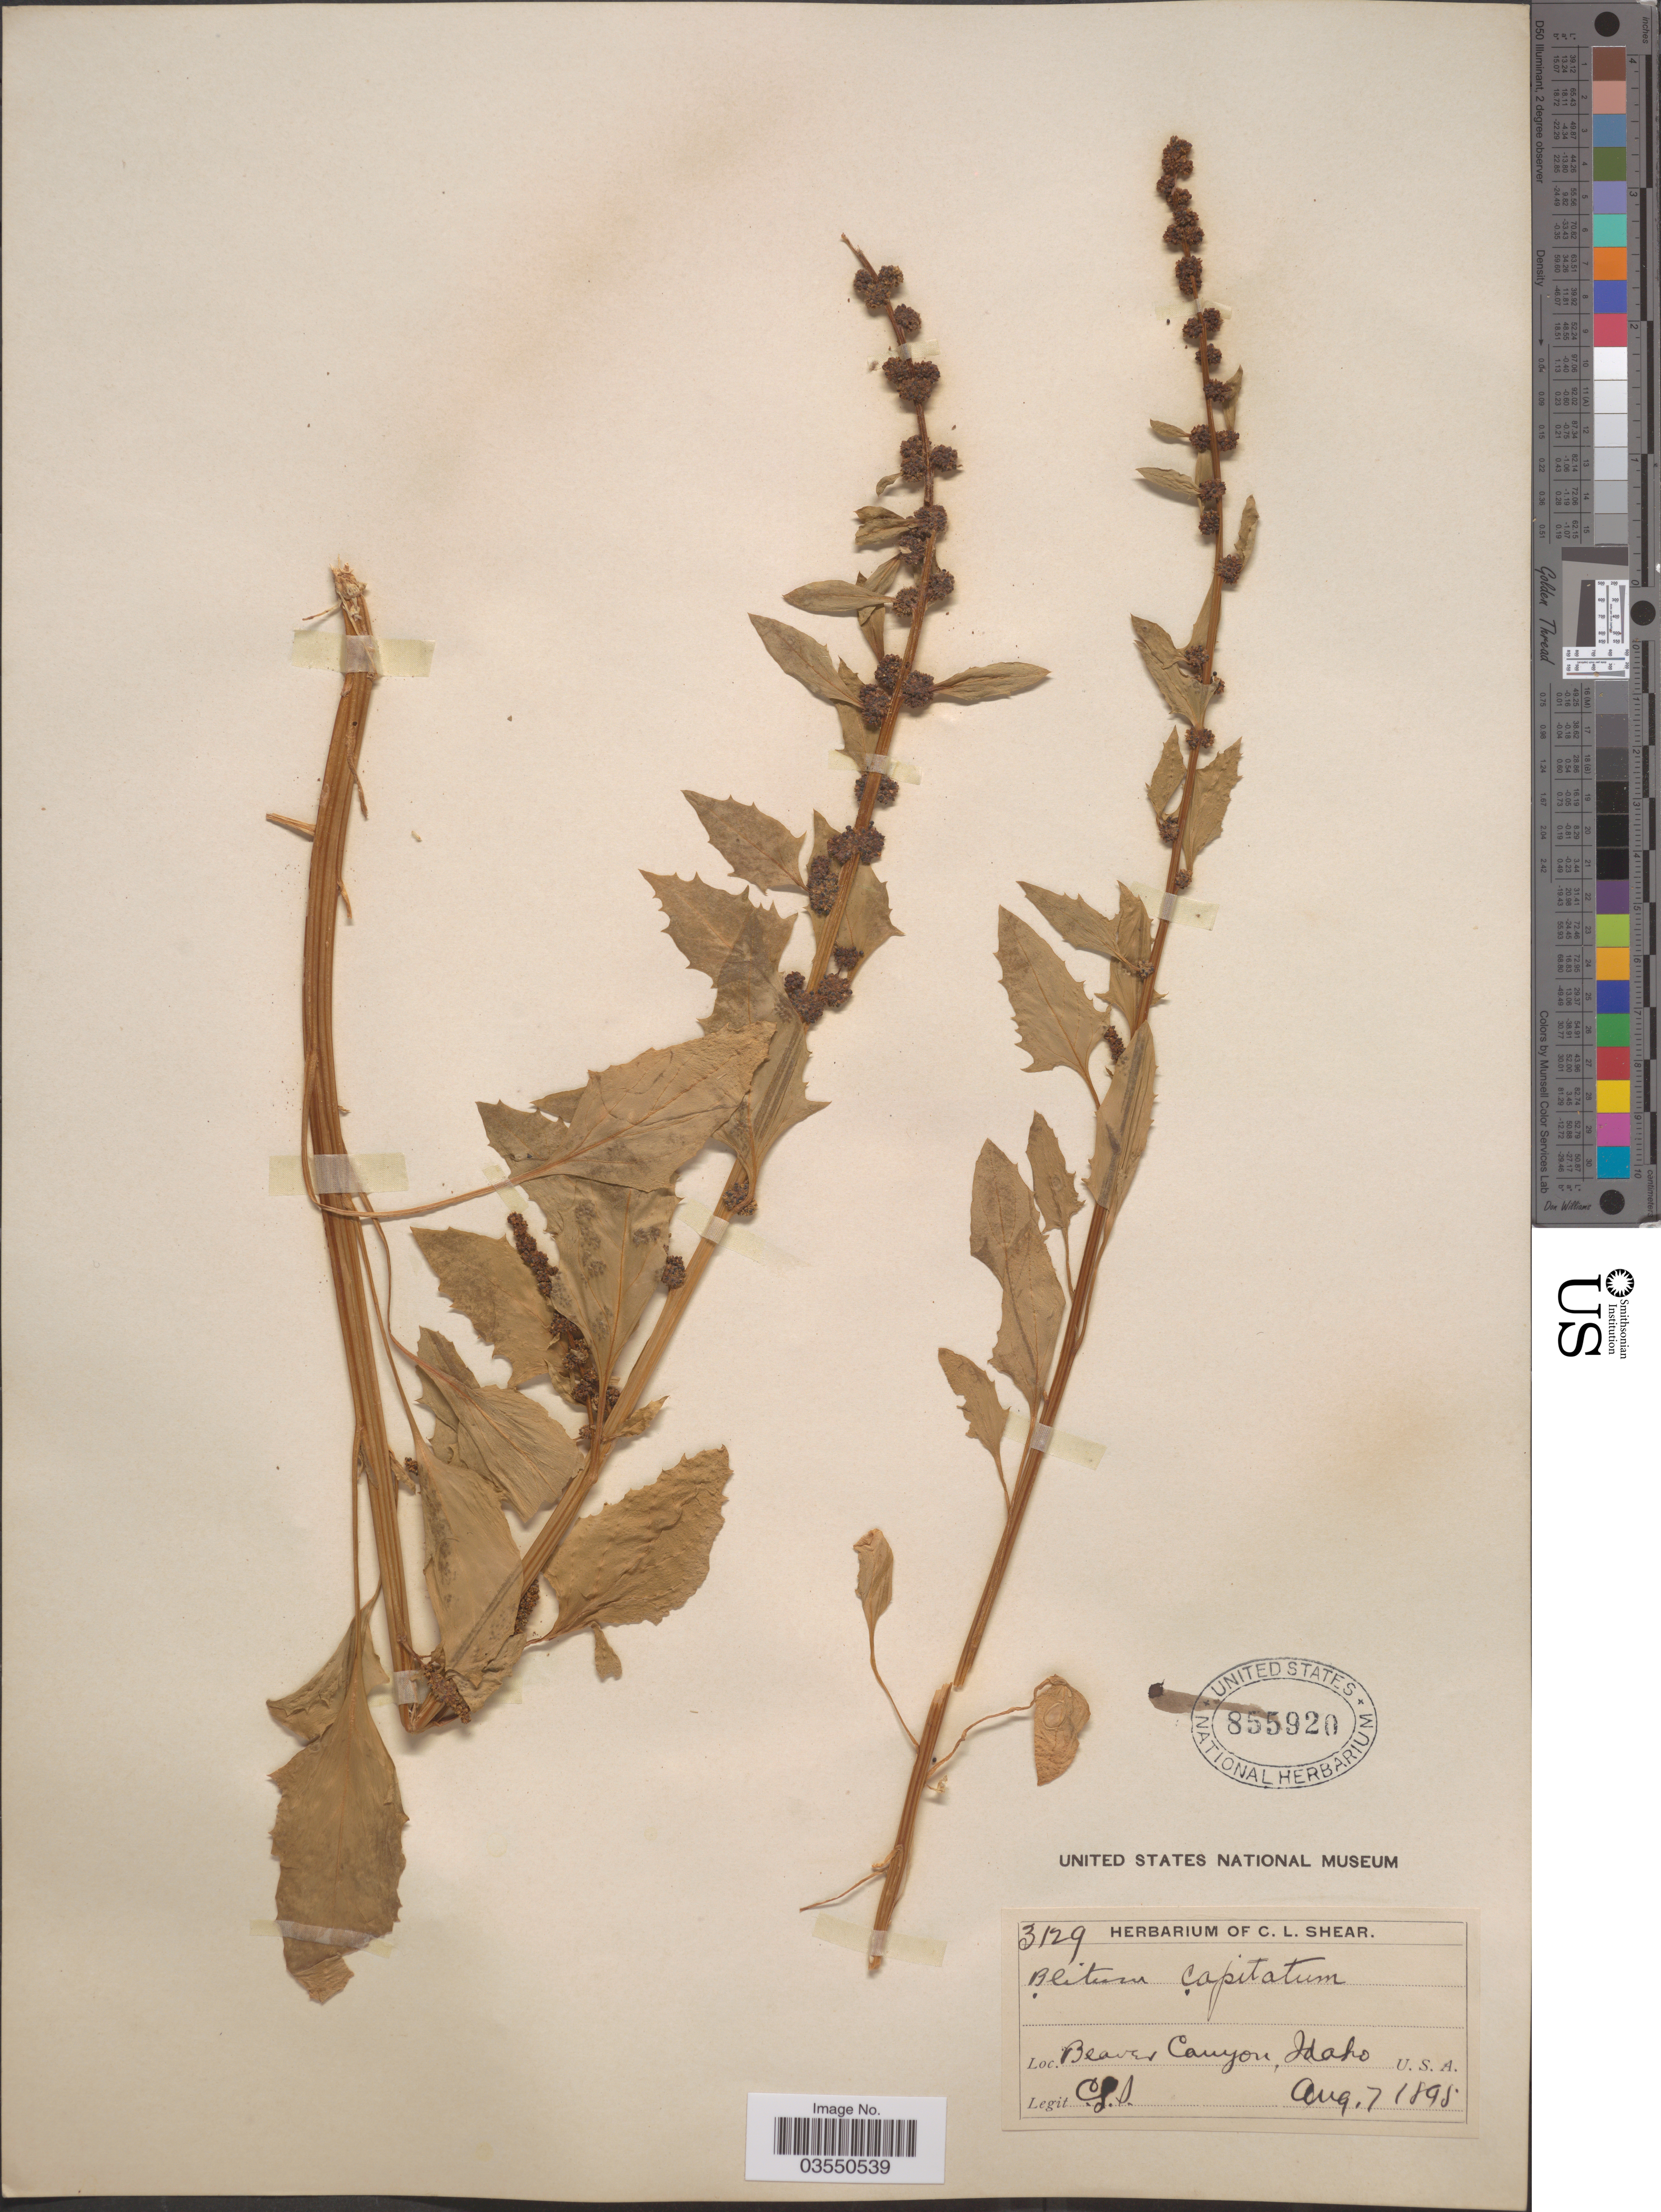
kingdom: Plantae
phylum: Tracheophyta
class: Magnoliopsida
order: Caryophyllales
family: Amaranthaceae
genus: Blitum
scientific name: Blitum capitatum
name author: L.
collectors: C. L. Shear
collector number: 3129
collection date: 1895-08-07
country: United States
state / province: Idaho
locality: Beaver Canyon.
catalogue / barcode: US 855920